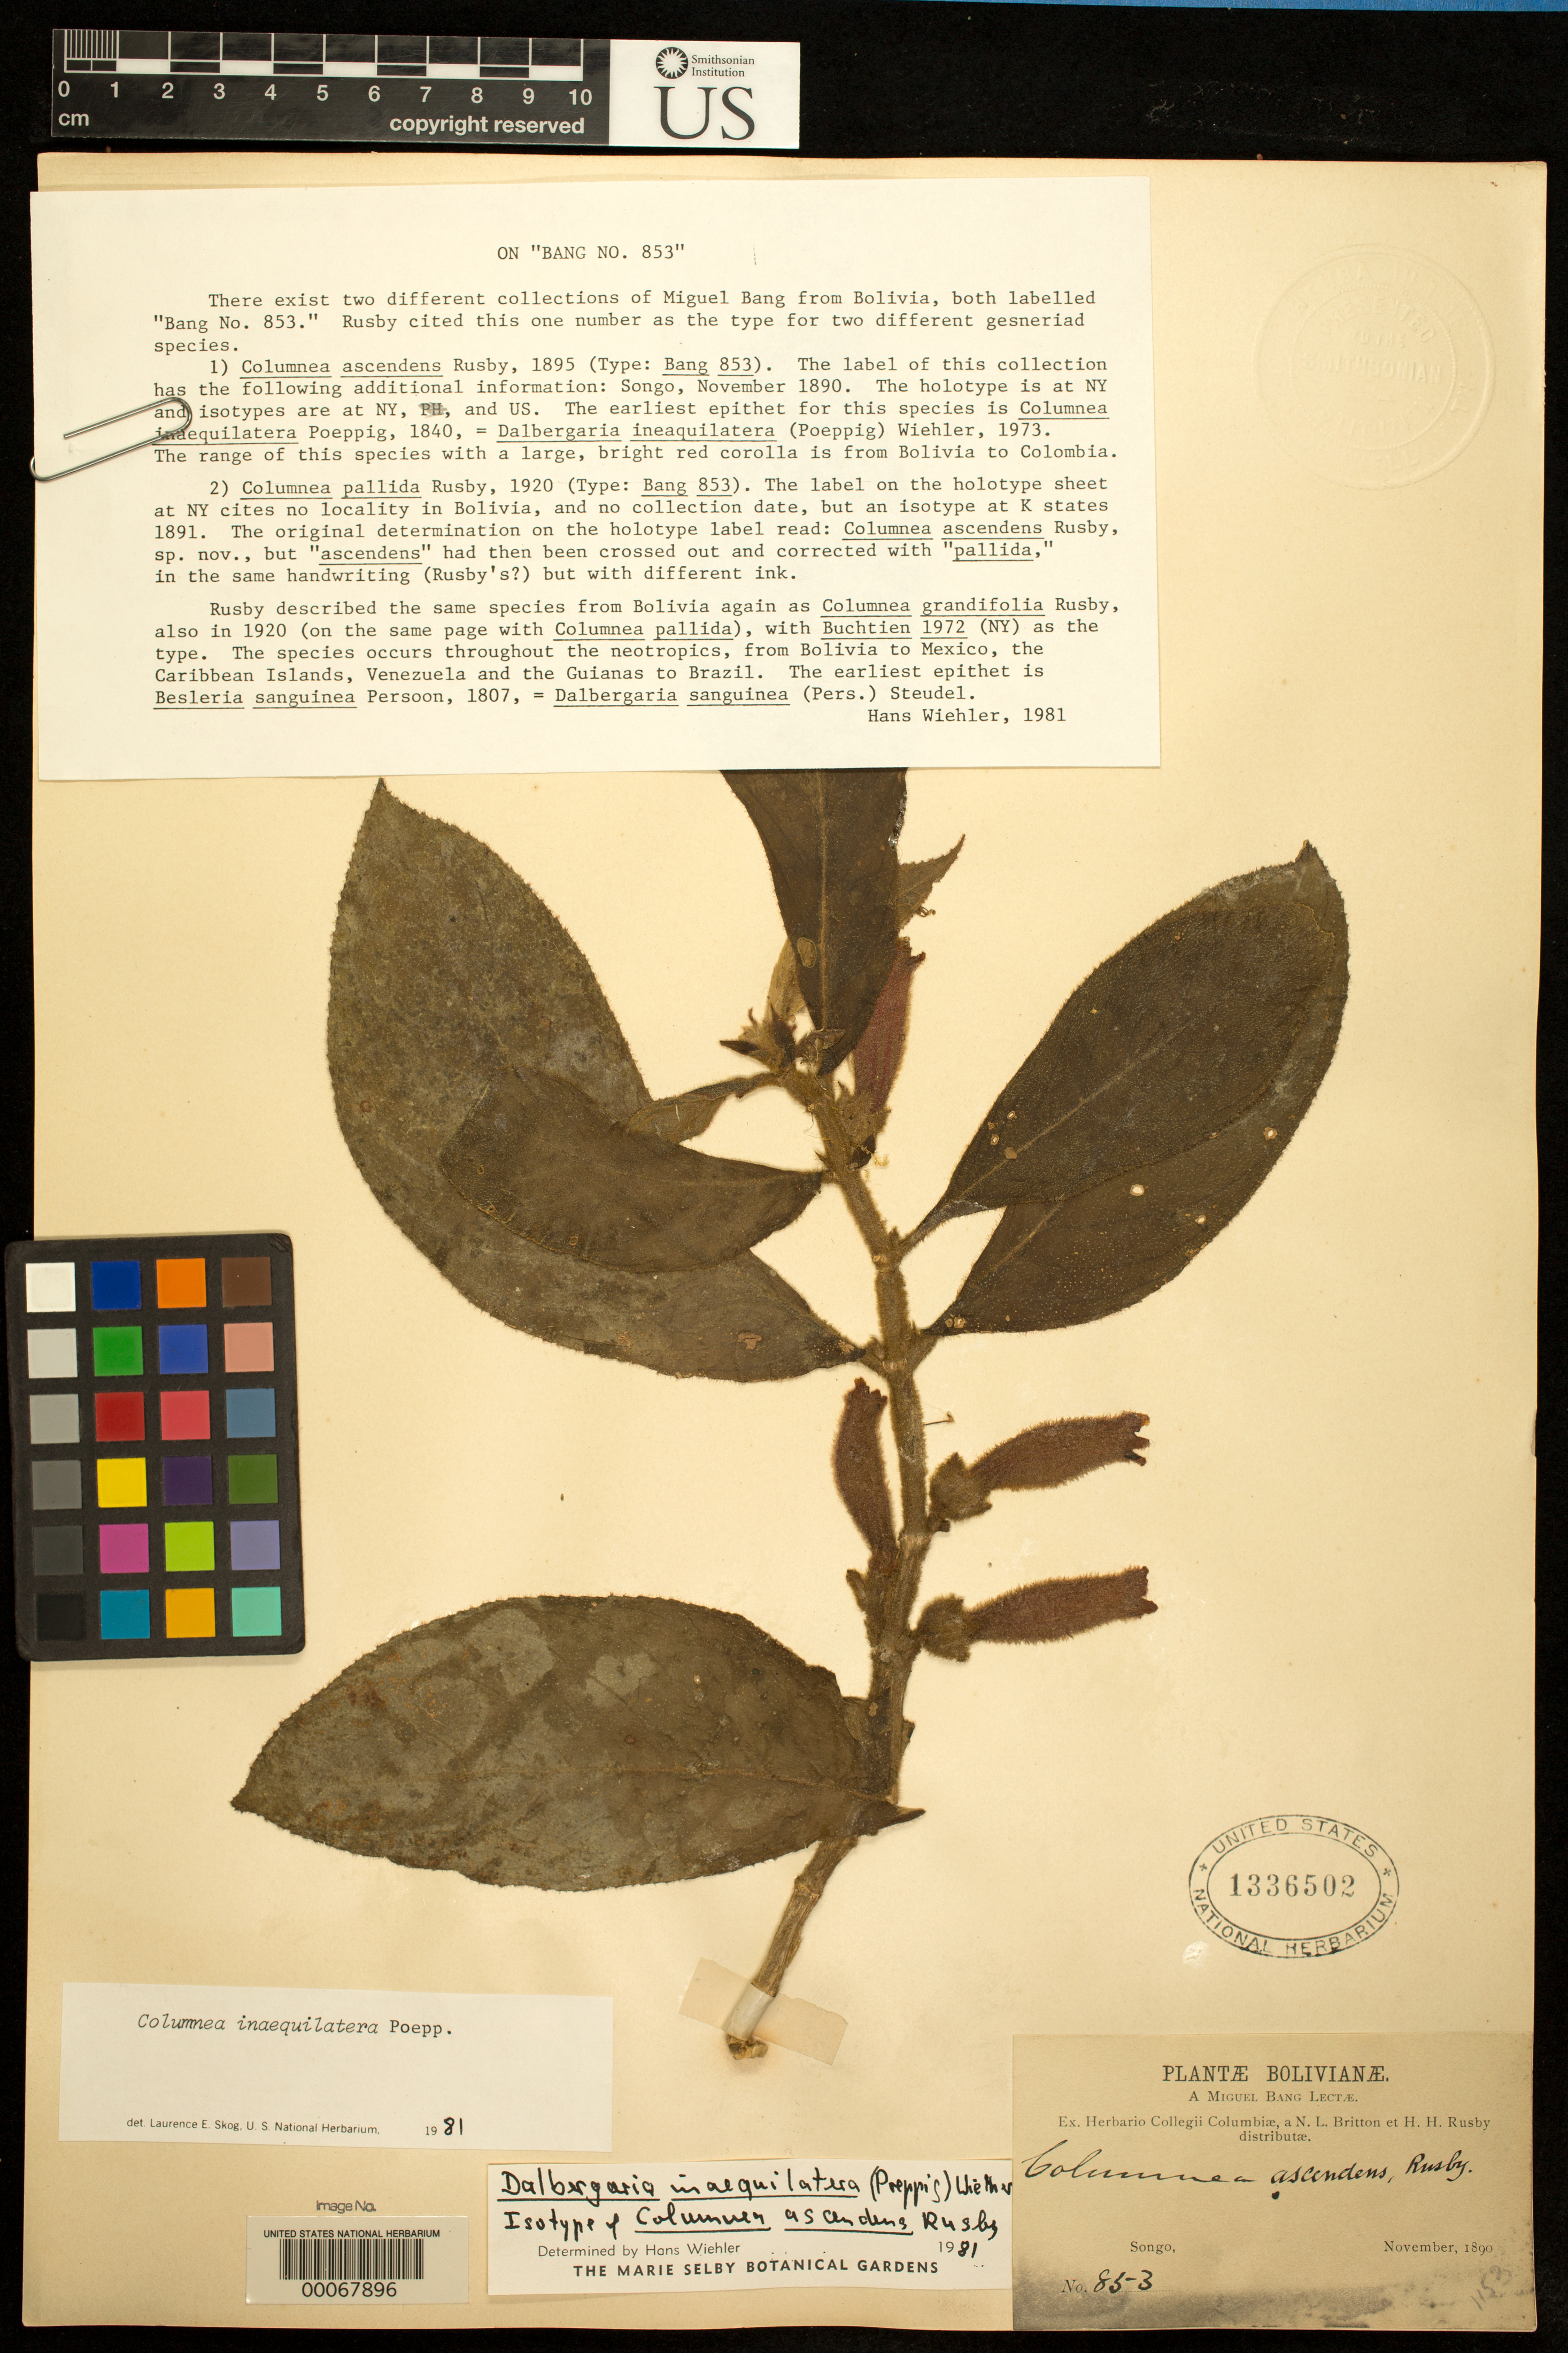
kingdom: Plantae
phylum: Tracheophyta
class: Magnoliopsida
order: Lamiales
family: Gesneriaceae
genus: Columnea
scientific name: Columnea ascendens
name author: Rusby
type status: Isotype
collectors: M. Bang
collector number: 853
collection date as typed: Nov 1890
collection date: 1890-11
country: Bolivia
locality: Songo.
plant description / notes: Possibly also a type of Columnea pallida Rusby, also described from "Bang 853" but possibly a mixed collection; see notes by Wiehler (1981) attached to sheet. According to Tropicos, both names are synonyms of Columnea inaequilatera Poepp.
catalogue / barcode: US 1336502